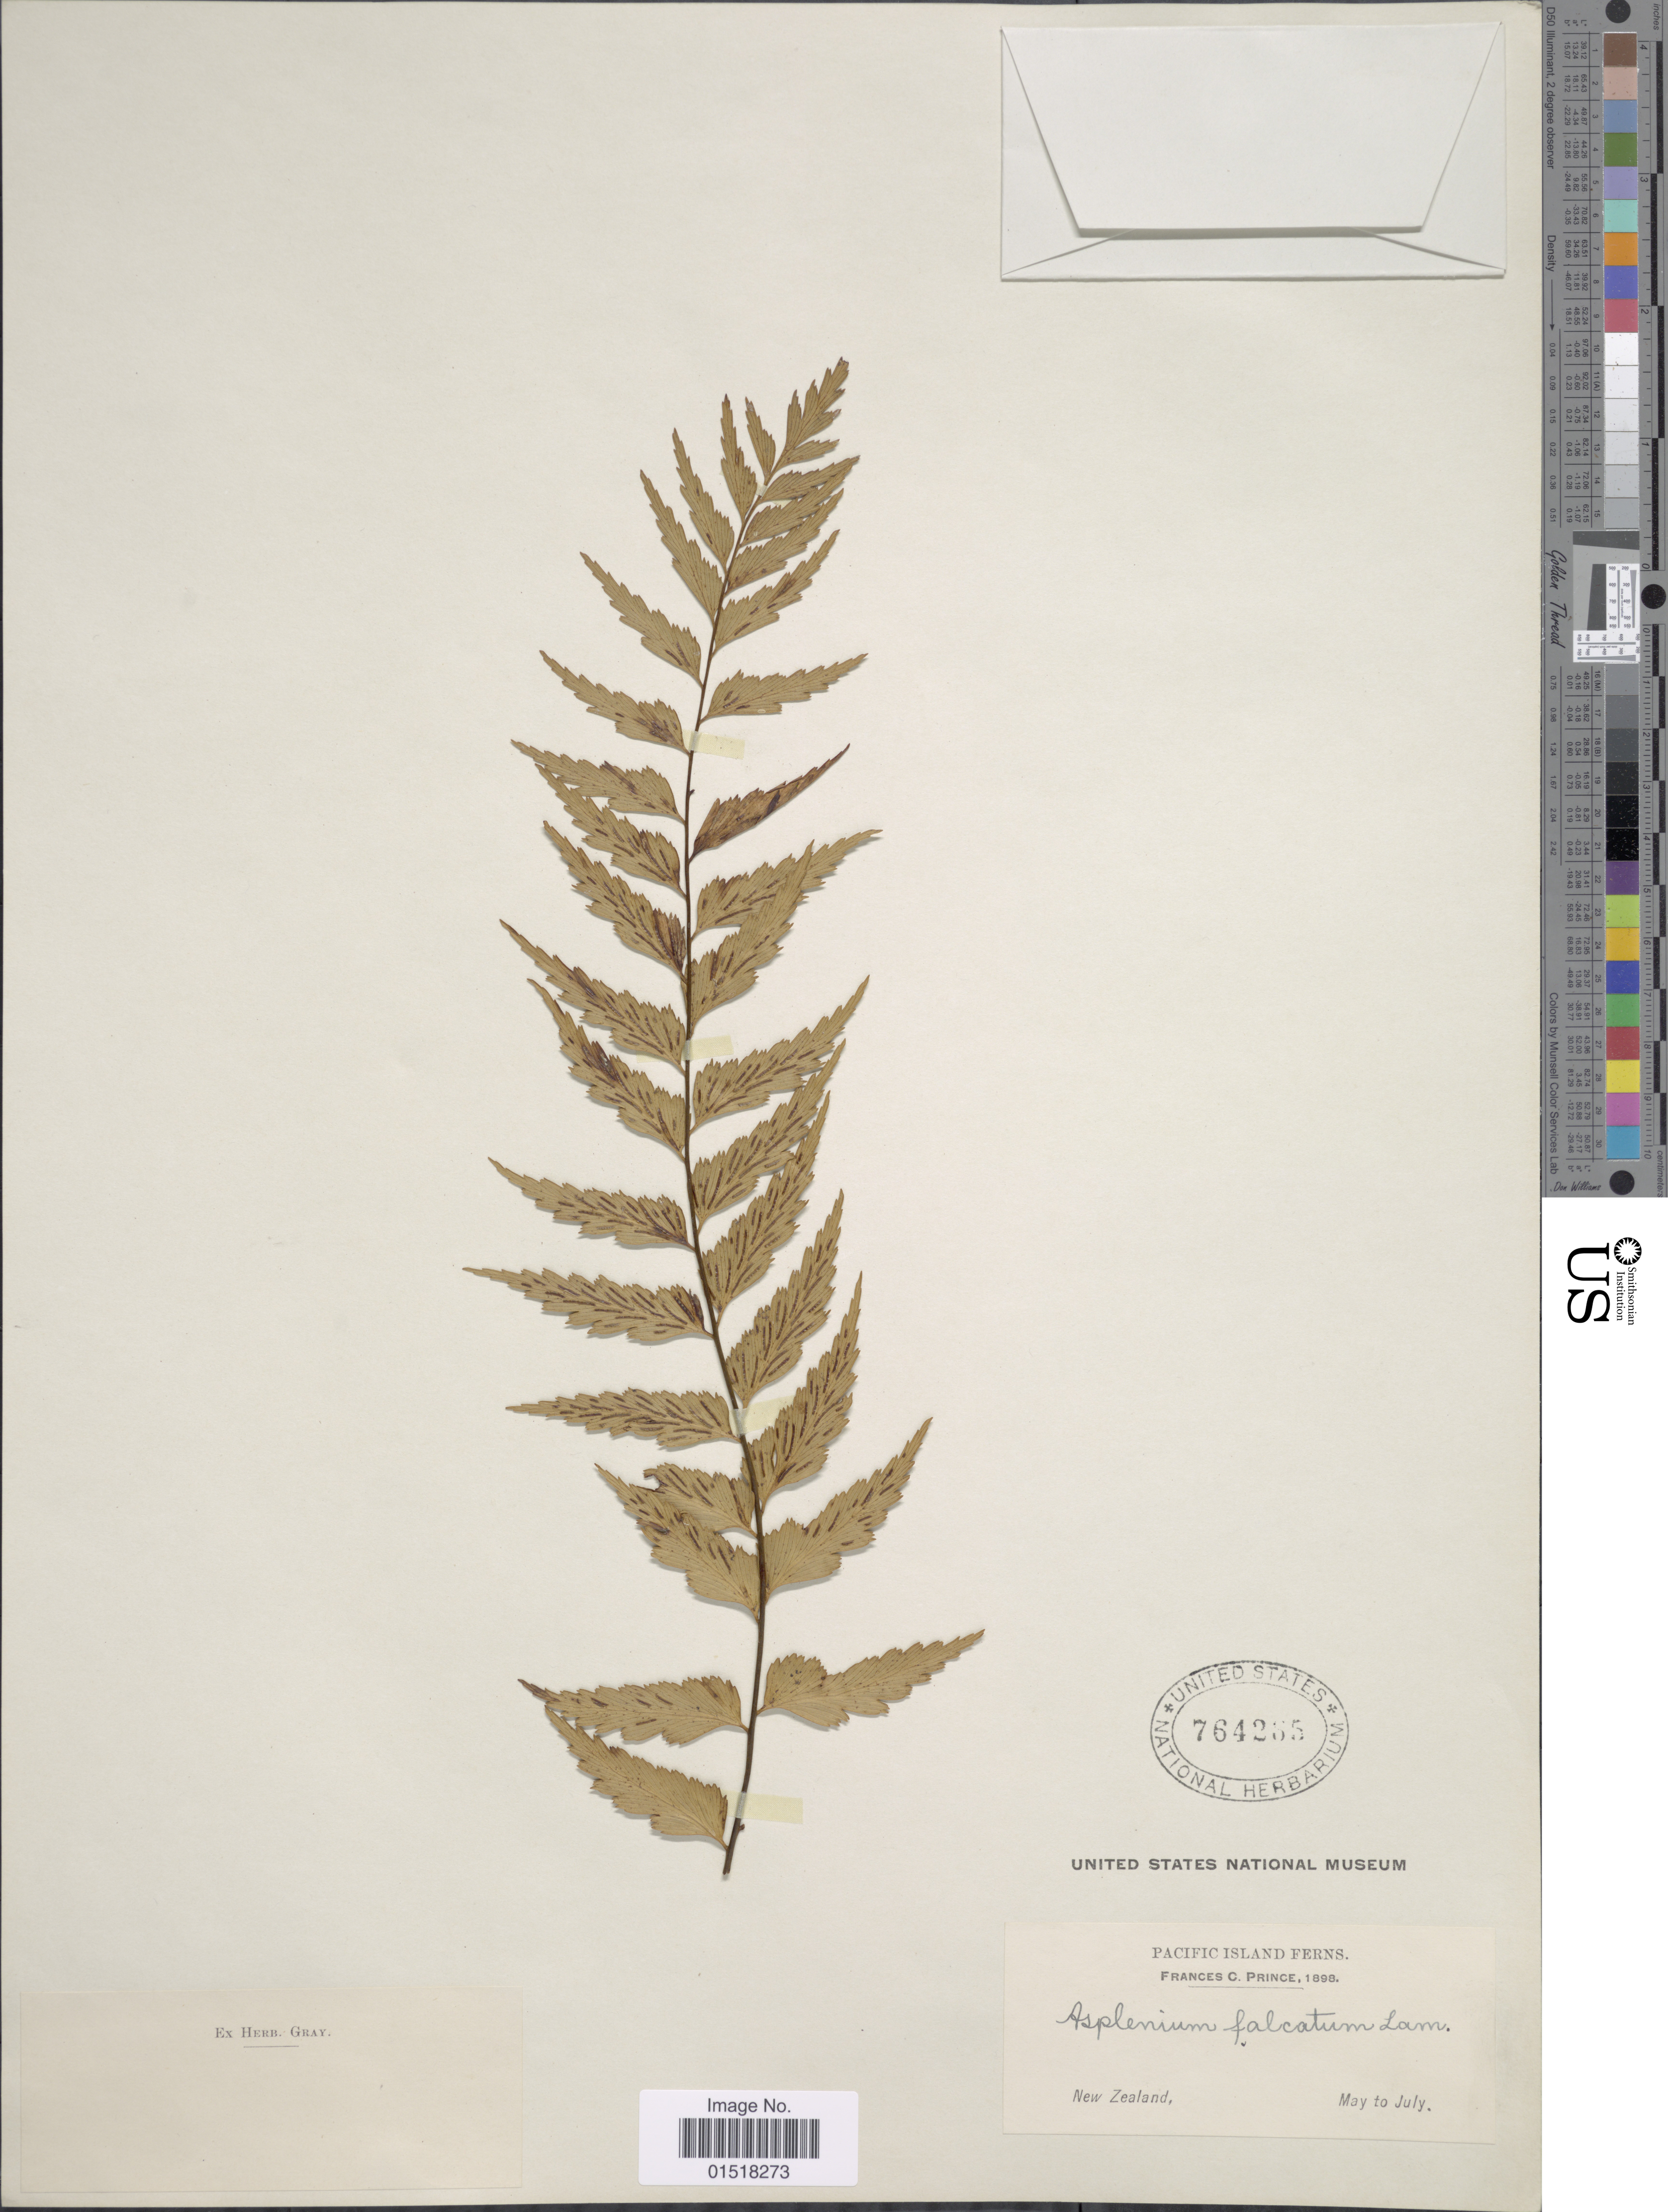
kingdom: Plantae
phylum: Tracheophyta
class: Polypodiopsida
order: Polypodiales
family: Aspleniaceae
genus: Asplenium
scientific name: Asplenium polyodon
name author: G. Forst.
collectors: F. Prince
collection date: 1898-05/1898-07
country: New Zealand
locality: Pacific Island Ferns.